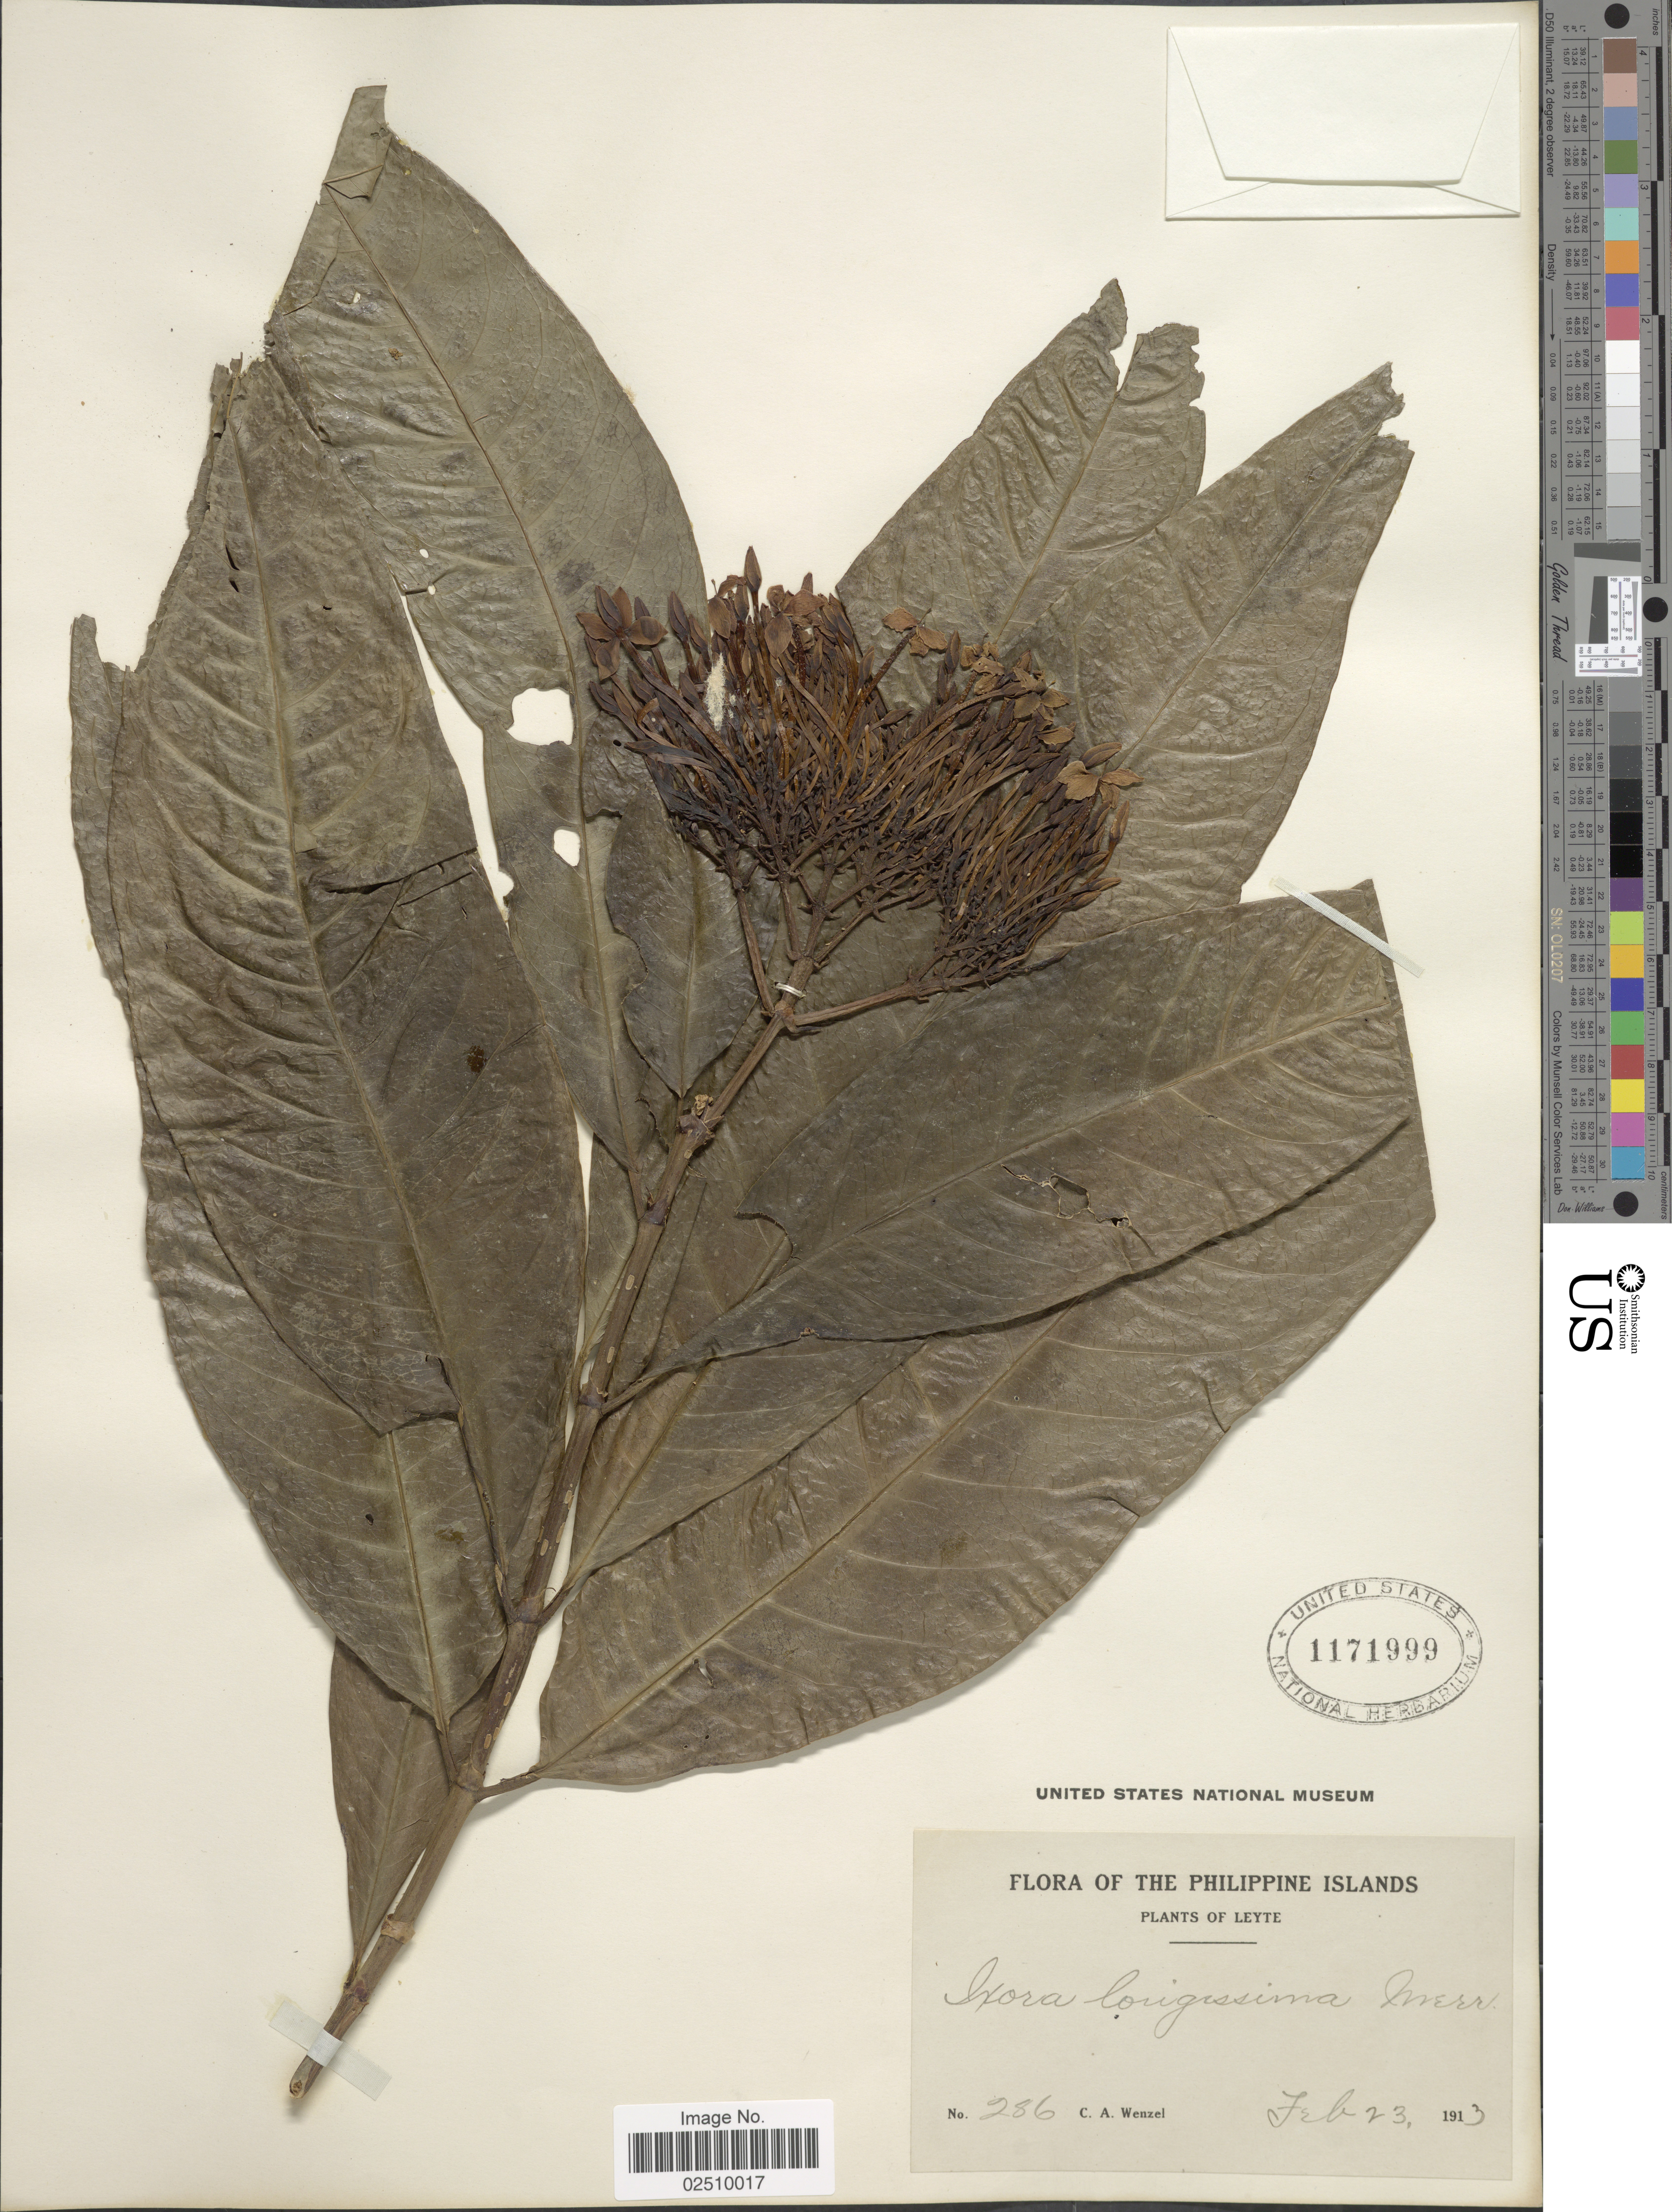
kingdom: Plantae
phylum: Tracheophyta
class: Magnoliopsida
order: Gentianales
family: Rubiaceae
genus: Ixora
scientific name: Ixora longissima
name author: Merr.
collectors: C. Wenzel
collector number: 236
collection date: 1913-02-23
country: Philippines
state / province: Eastern Visayas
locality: Leyte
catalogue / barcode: US 1171999